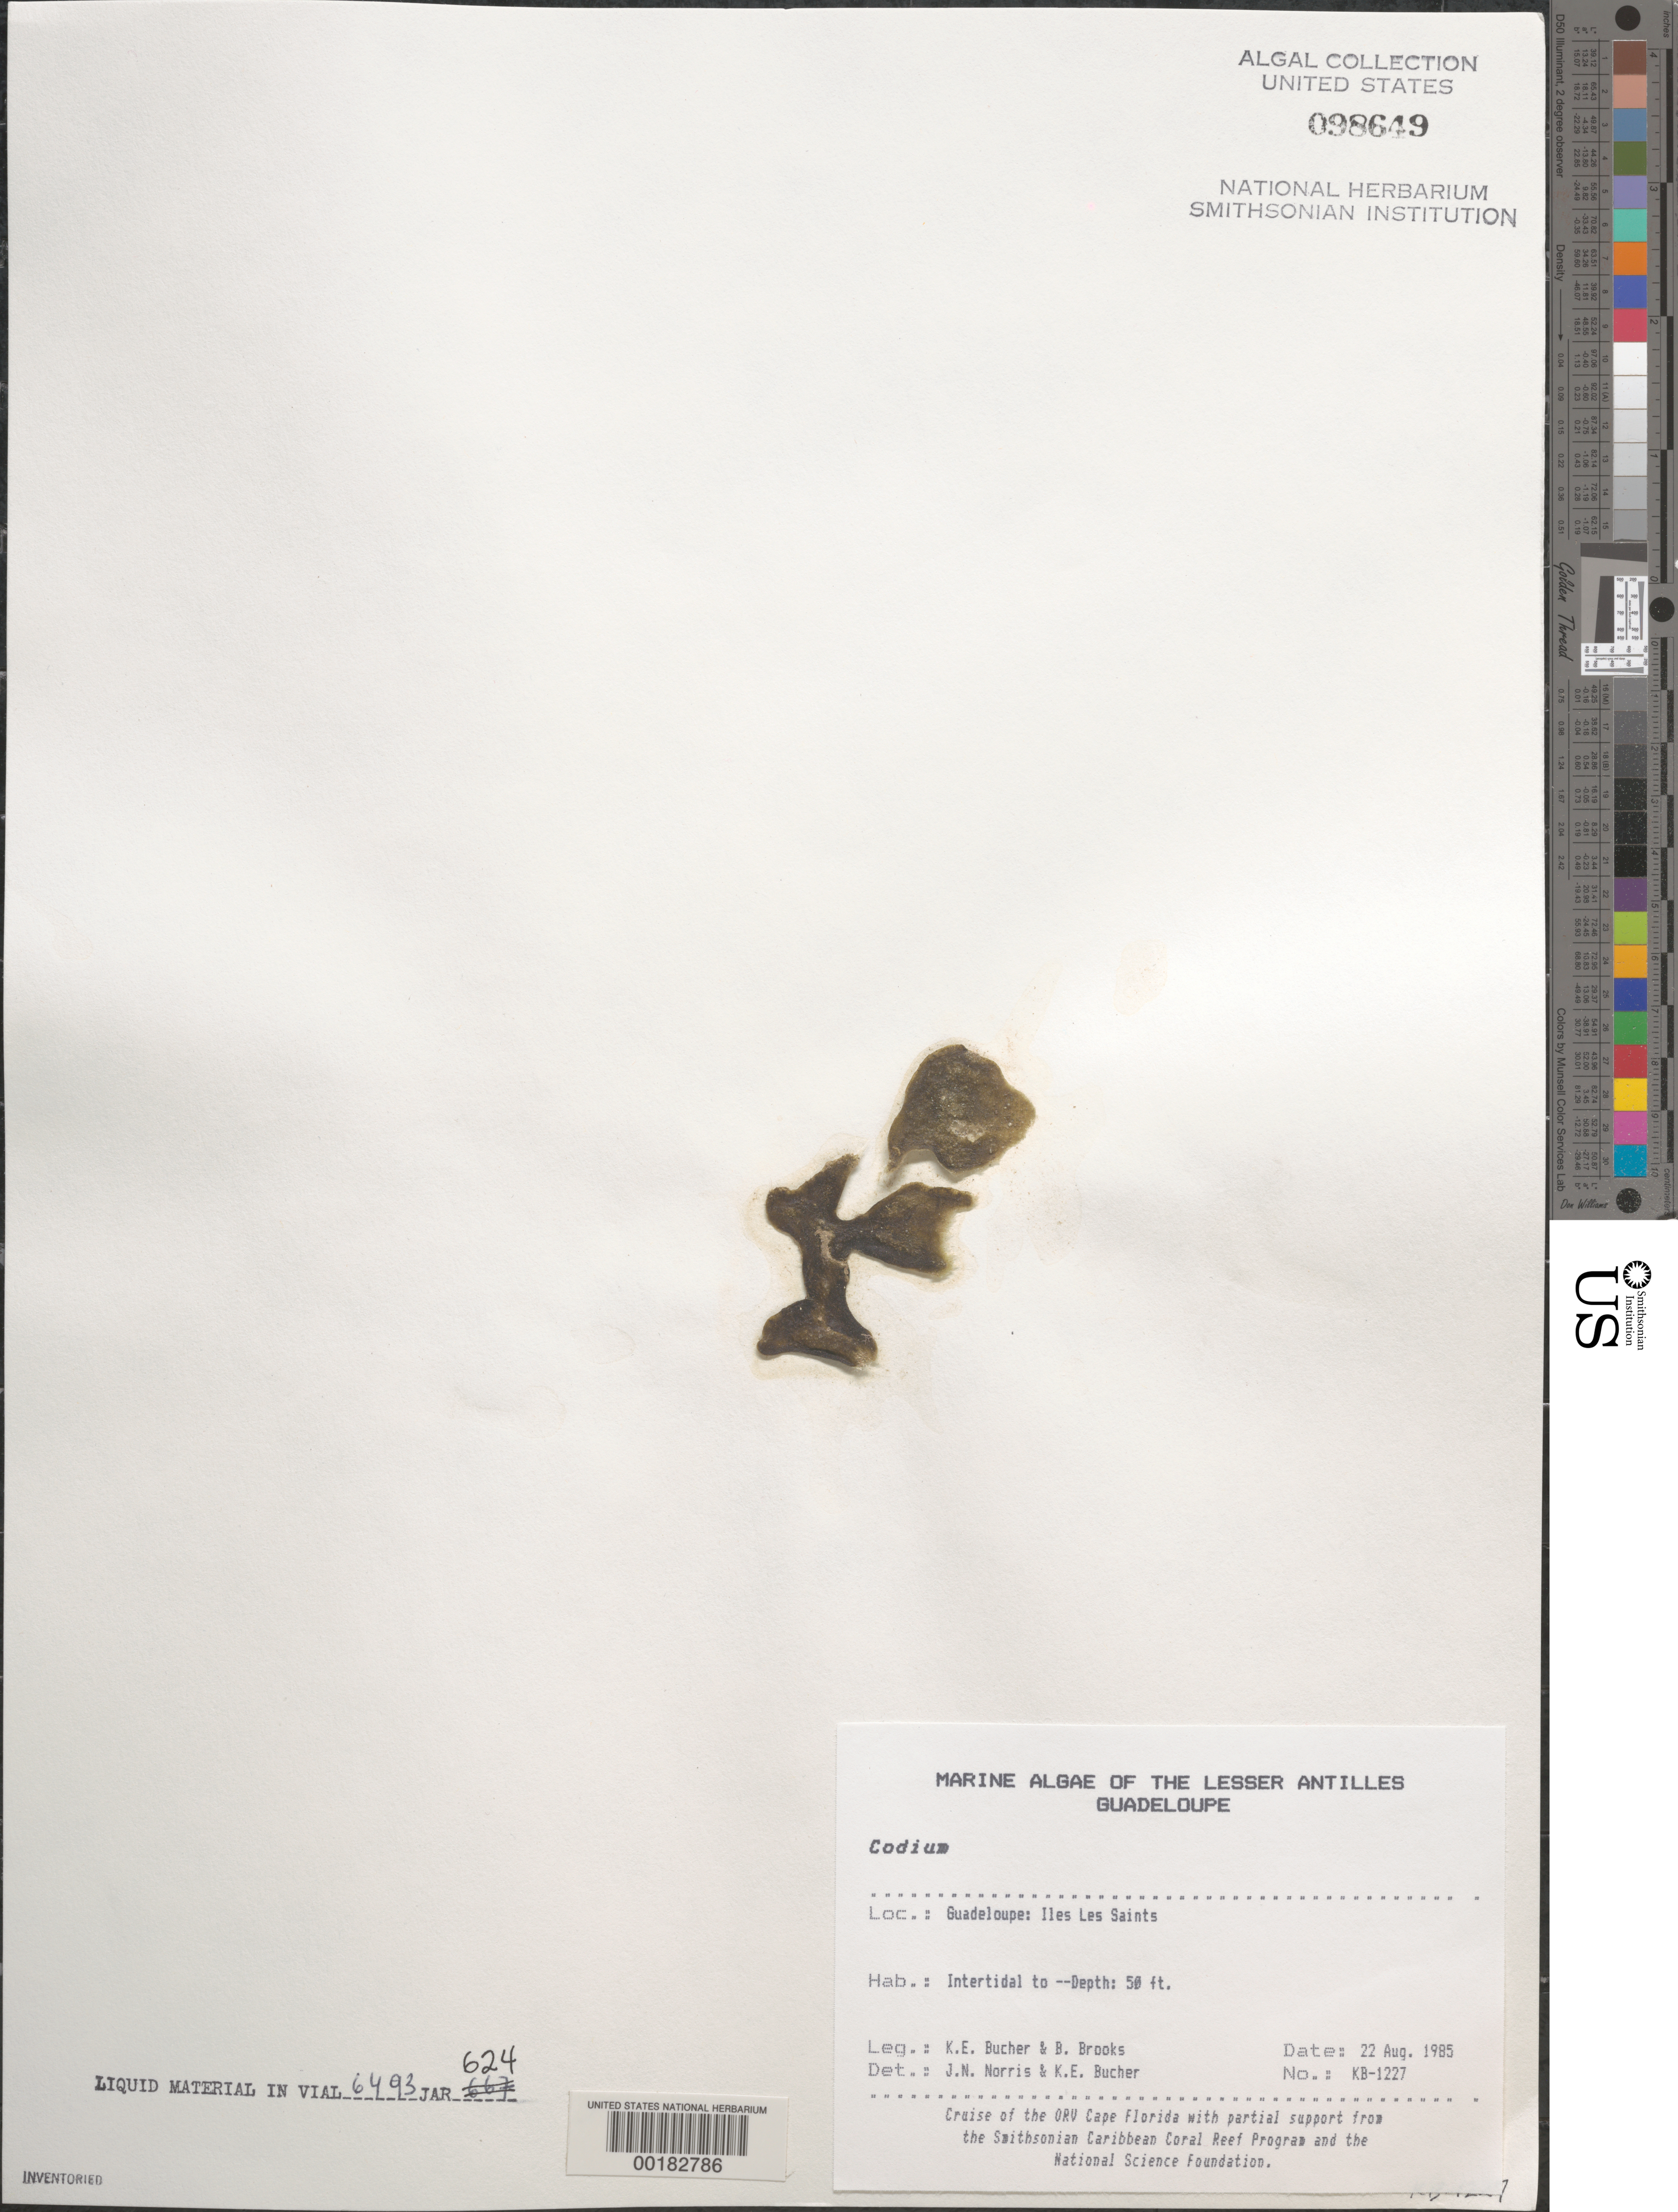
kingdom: Plantae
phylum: Chlorophyta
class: Ulvophyceae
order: Bryopsidales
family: Codiaceae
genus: Codium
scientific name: Codium sp.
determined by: Norris, J. N.; Bucher, K. E.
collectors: K. E. Bucher & B. Brooks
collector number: Kb-1227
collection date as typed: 22 Aug 1985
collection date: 1985-08-22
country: Guadeloupe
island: Iles des Saintes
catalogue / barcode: US 98649